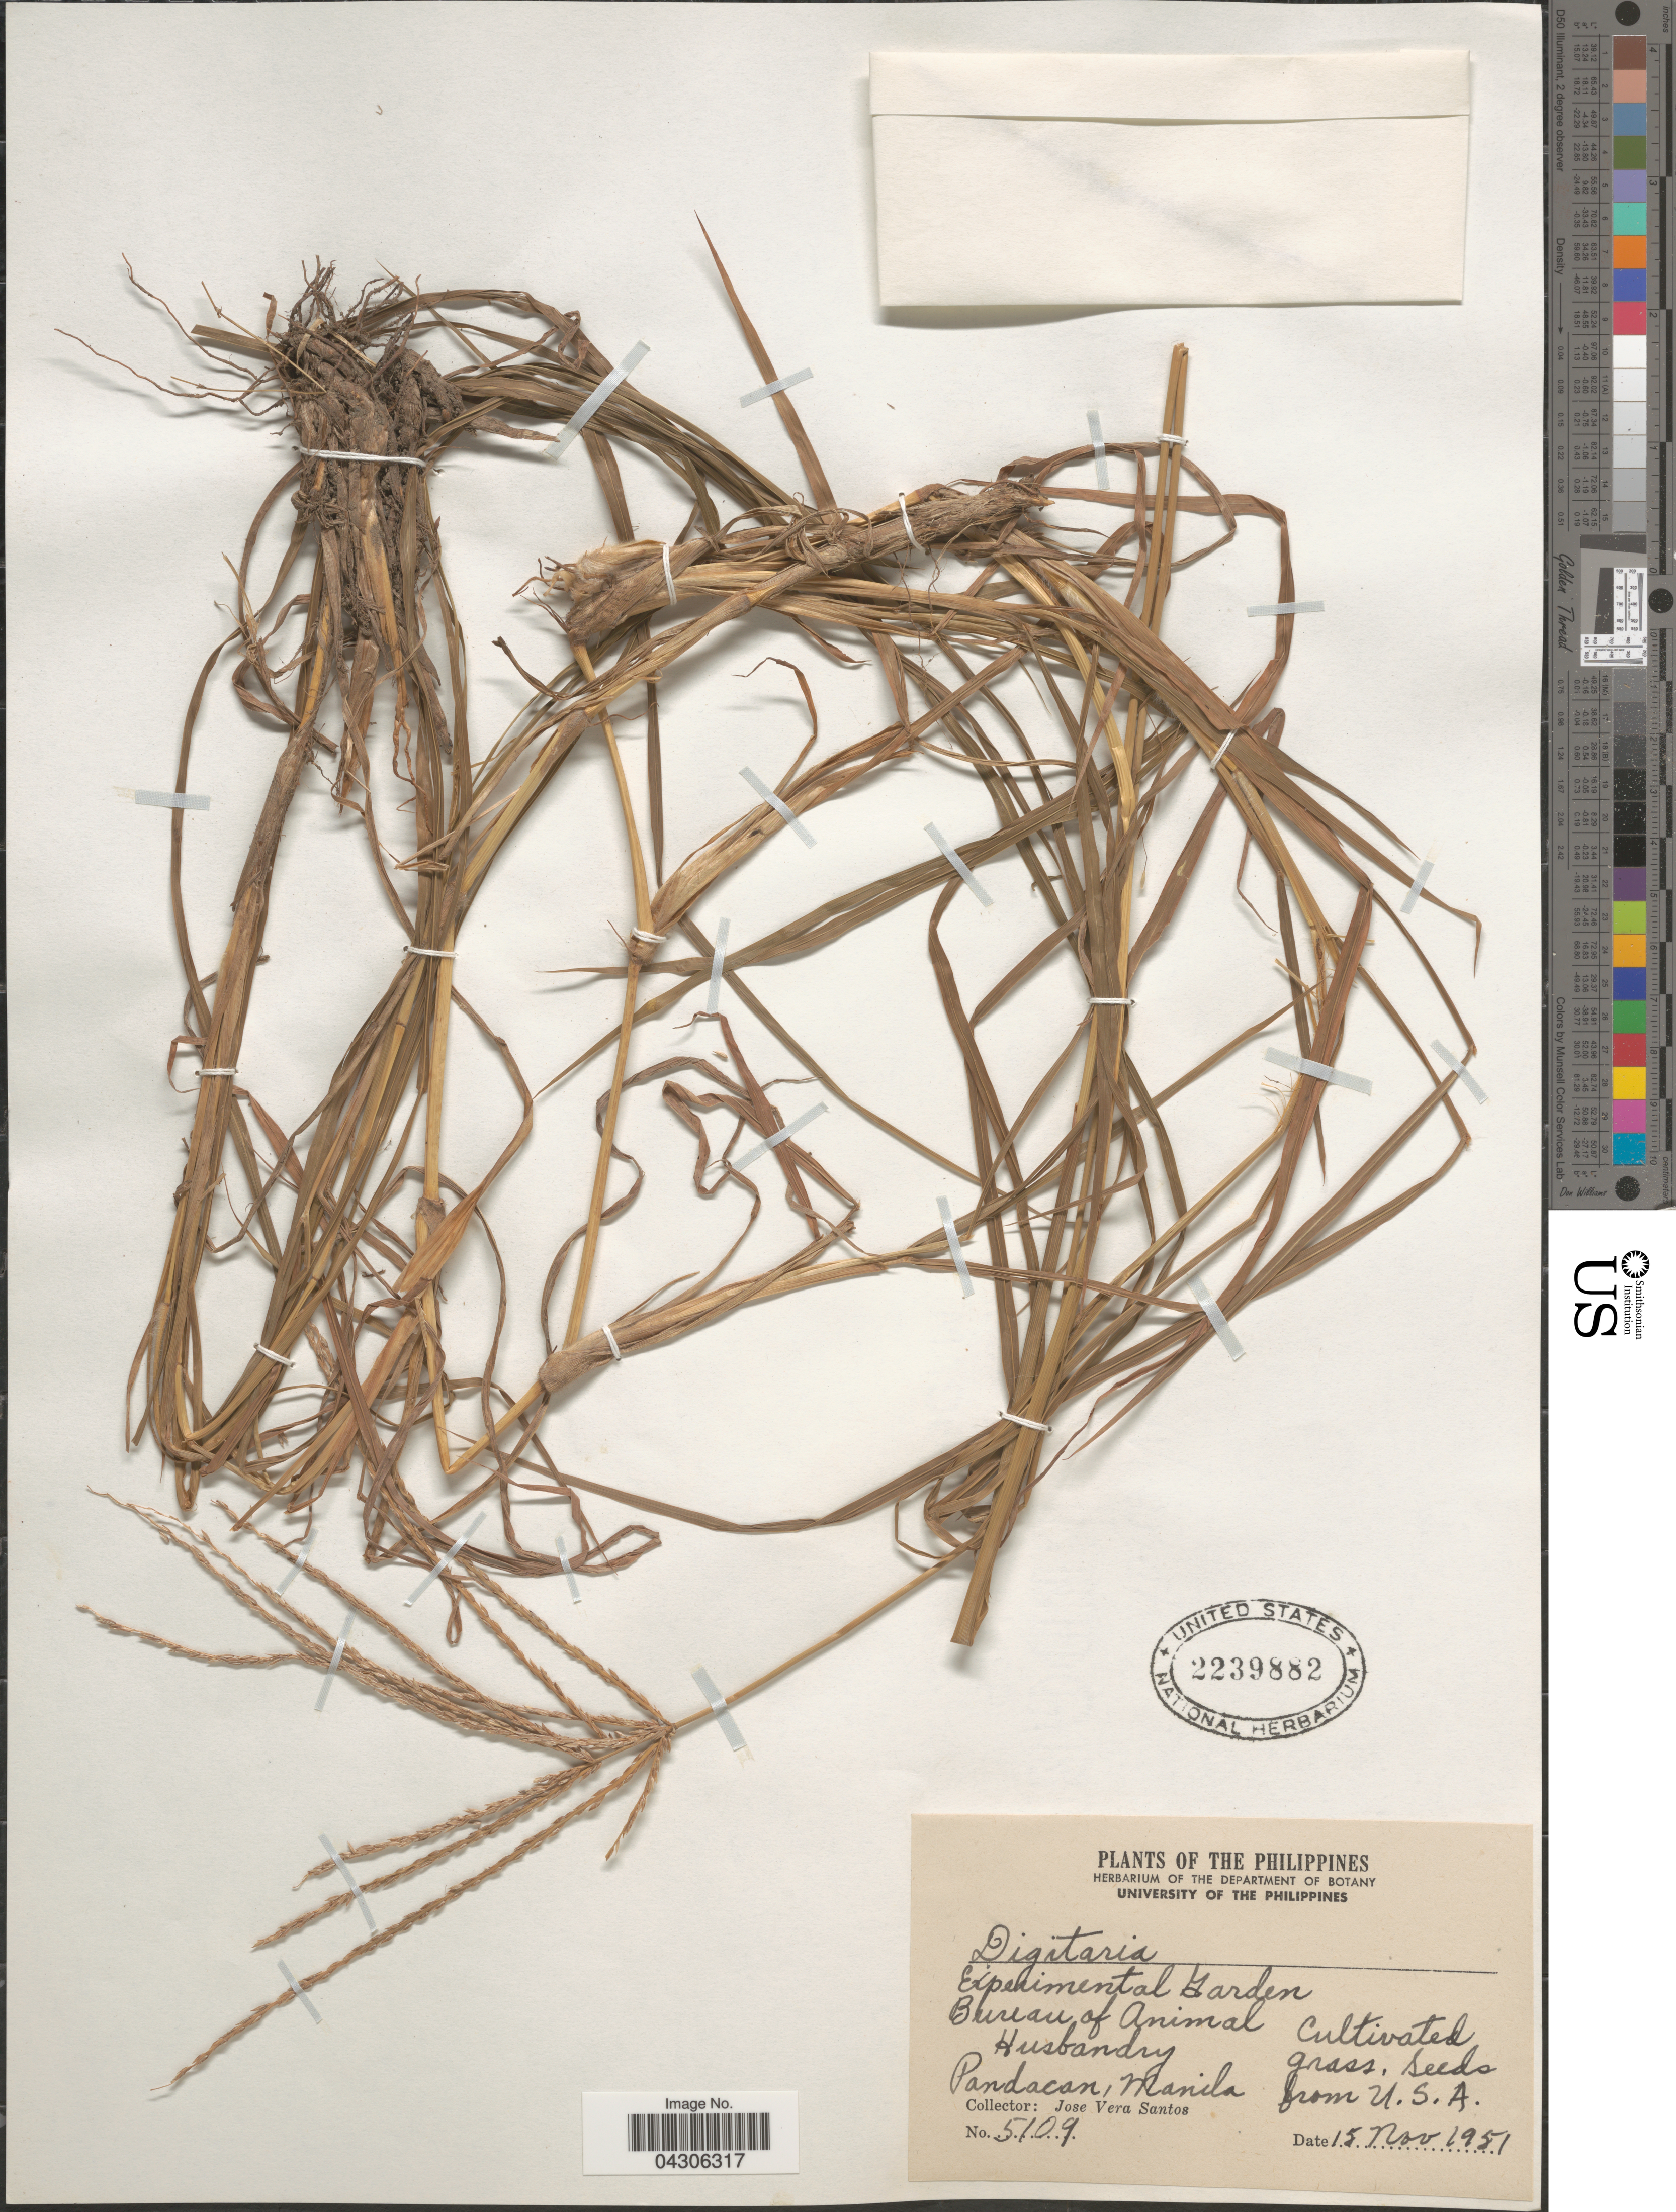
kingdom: Plantae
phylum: Tracheophyta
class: Liliopsida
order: Poales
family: Poaceae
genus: Digitaria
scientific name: Digitaria sp.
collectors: J. Vera Santos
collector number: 5109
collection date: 1951-11-15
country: Philippines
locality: Experimental Garden. Bureau of Animal Husbandry. Pandacan, Manila.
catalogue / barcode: US 2239882